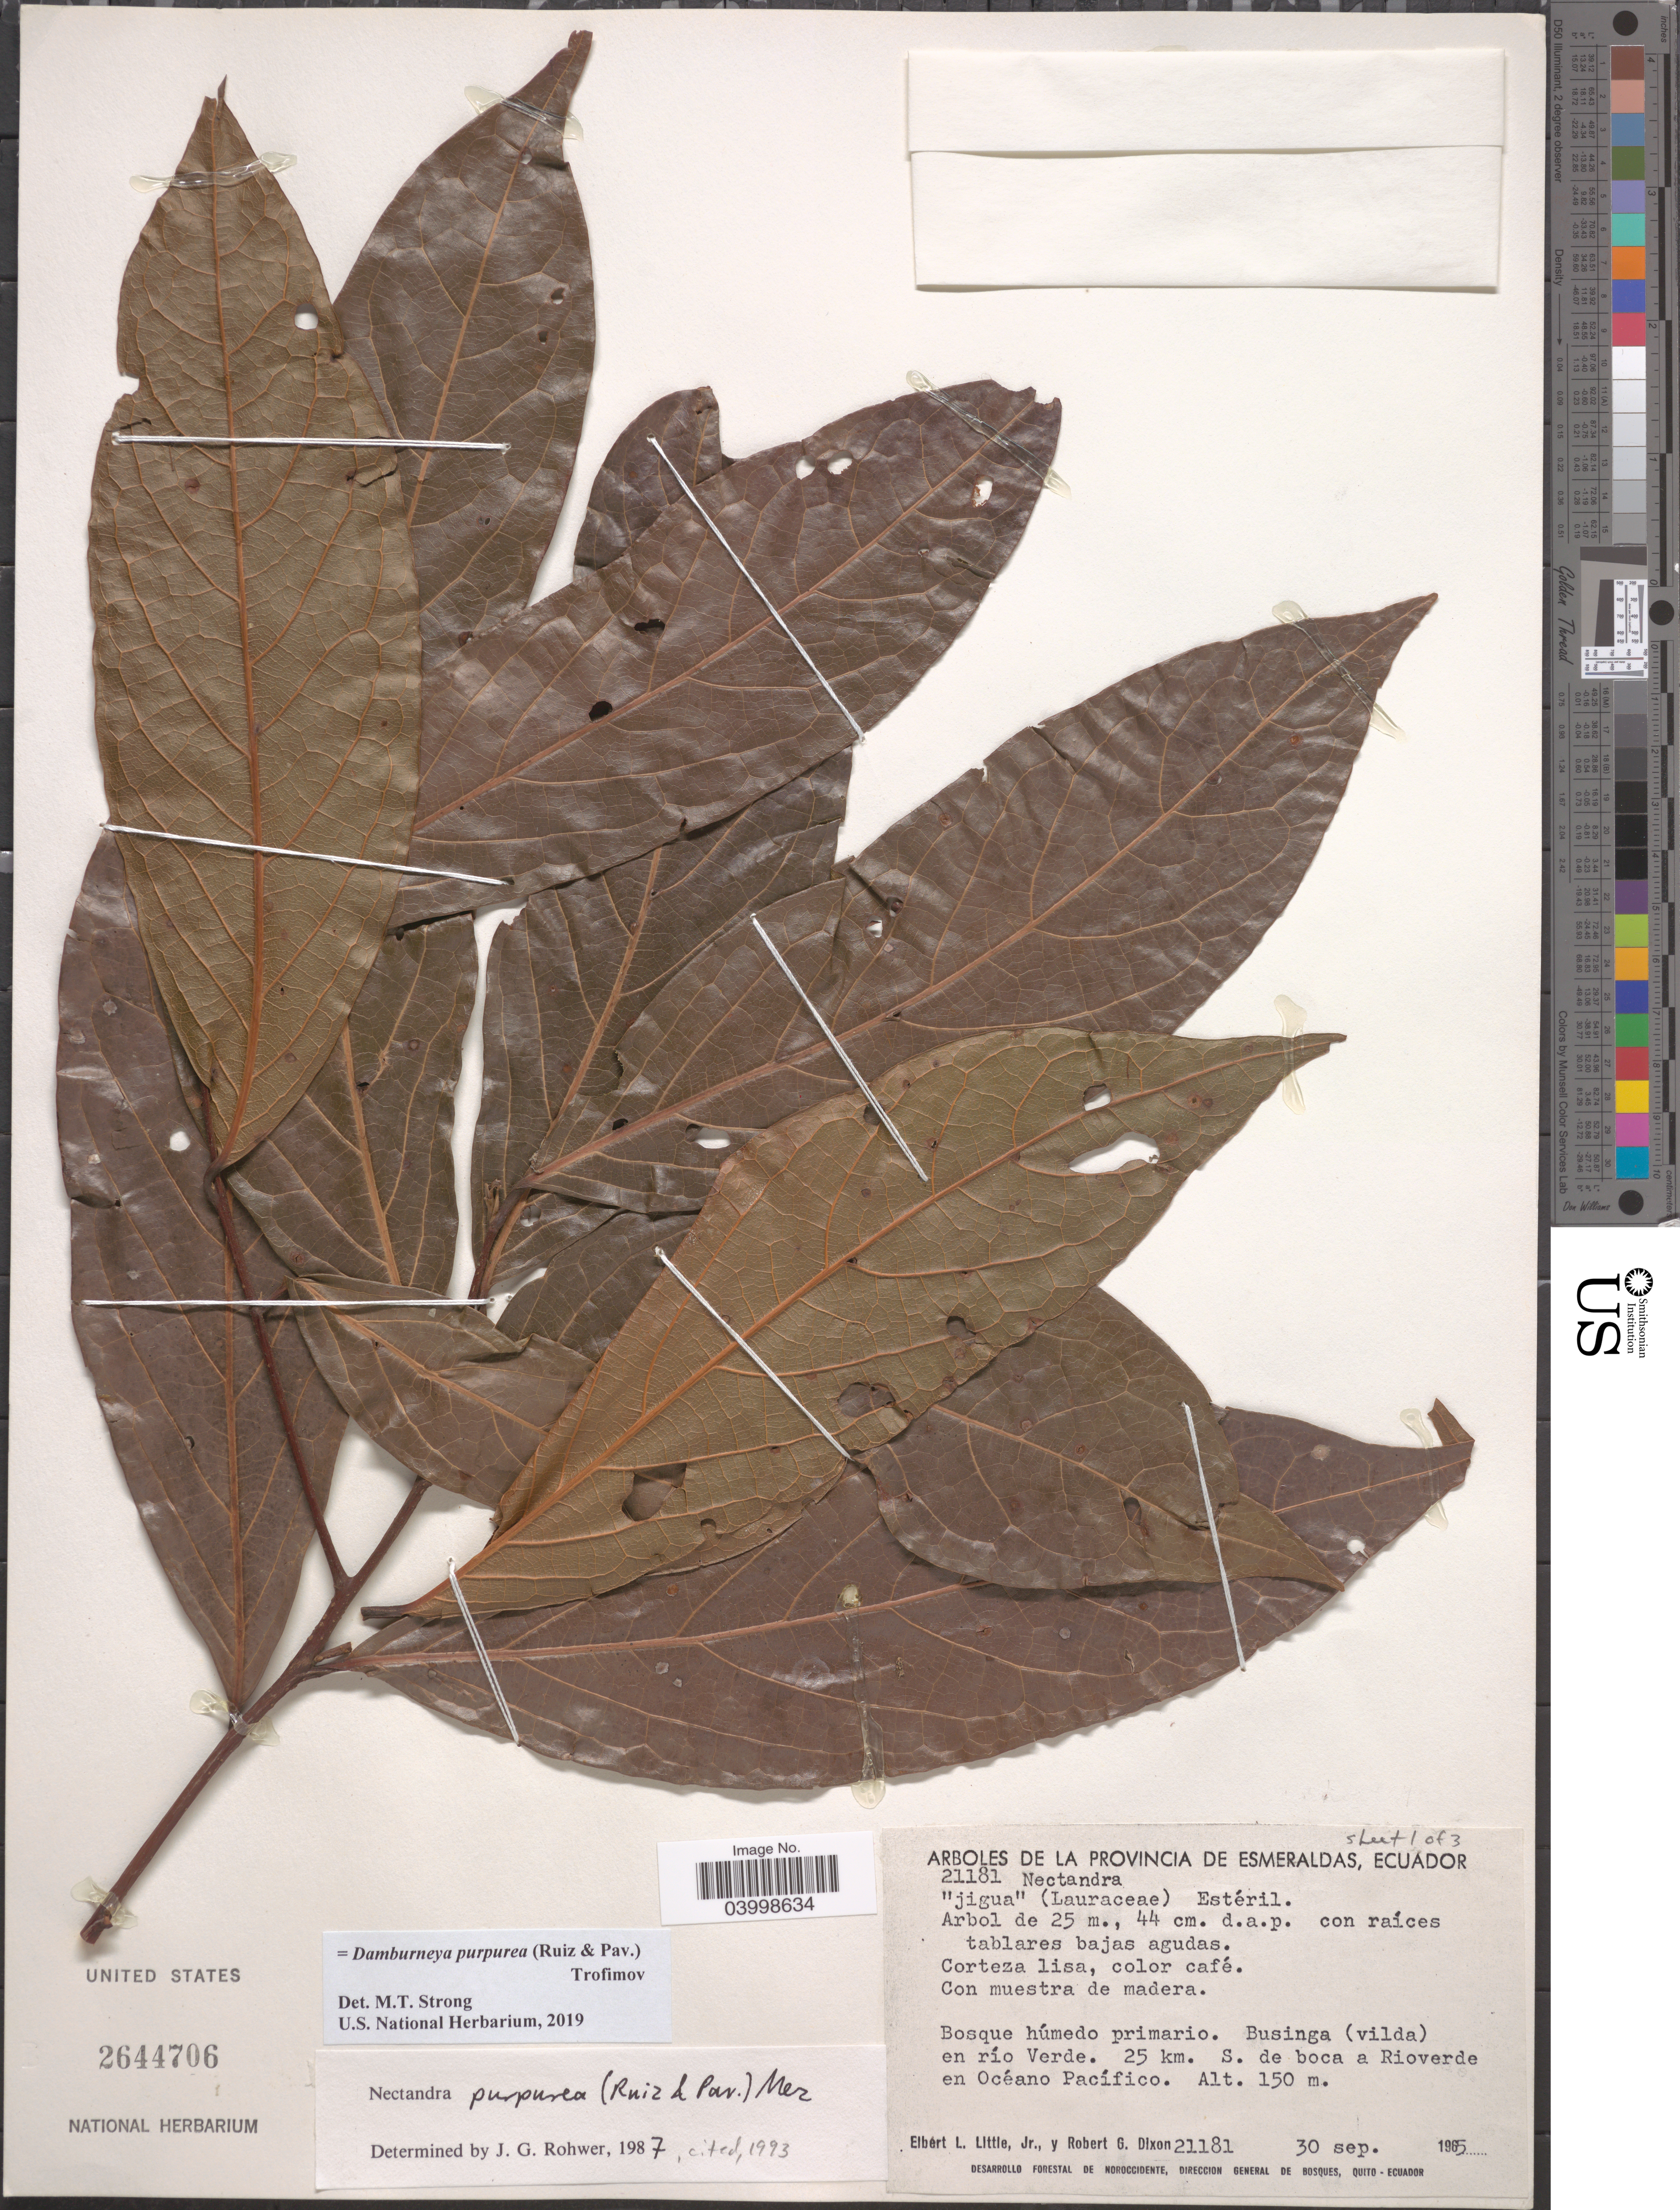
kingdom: Plantae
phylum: Tracheophyta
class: Magnoliopsida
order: Laurales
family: Lauraceae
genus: Damburneya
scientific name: Damburneya purpurea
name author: (Ruiz & Pav.) Trofimov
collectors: E. L. Little & R. G. Dixon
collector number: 21181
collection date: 1965-09-30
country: Ecuador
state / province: Esmeraldas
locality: Businga (vilda) en río Verde. 25 km. S. de boca a Rioverde en Océano Pacífico.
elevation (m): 150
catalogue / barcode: US 2644706